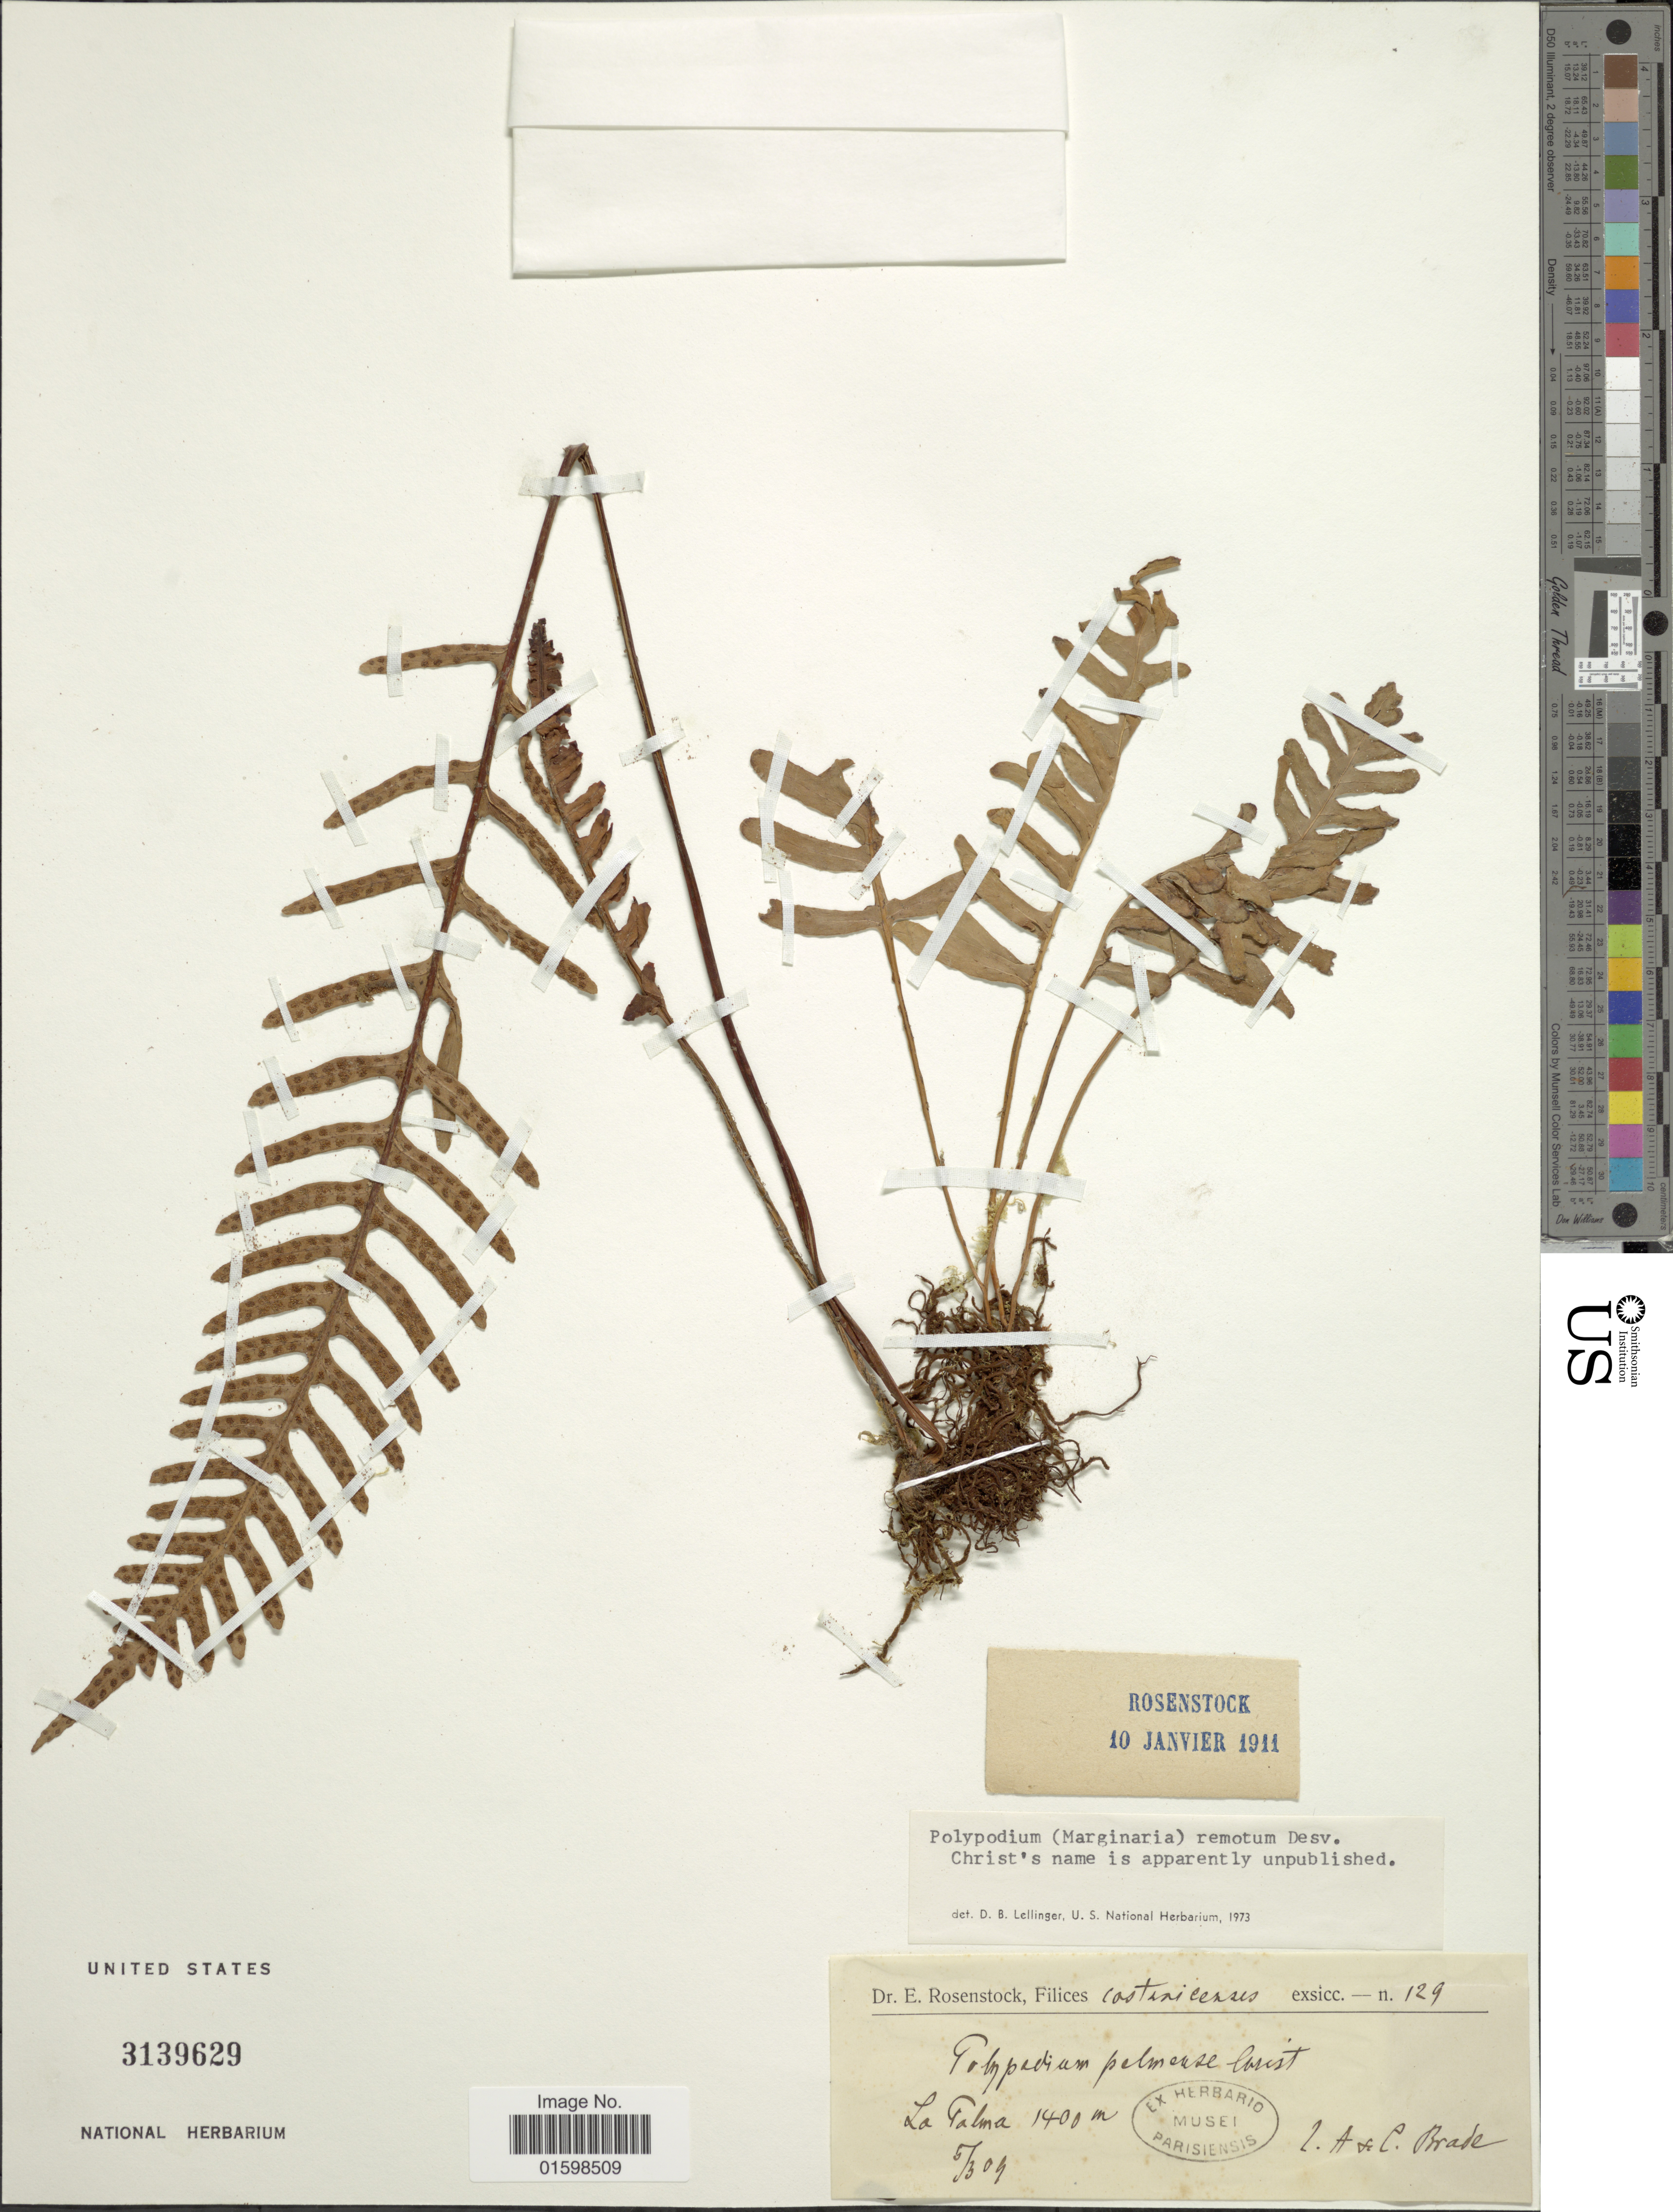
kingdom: Plantae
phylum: Tracheophyta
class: Polypodiopsida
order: Polypodiales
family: Polypodiaceae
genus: Pleopeltis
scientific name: Pleopeltis remota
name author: (Desv.) A.R. Sm.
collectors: A. C. Brade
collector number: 129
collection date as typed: Transcribed d/m/y: 5/3/9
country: Costa Rica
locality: La Palma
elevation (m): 1400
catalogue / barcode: US 3139629